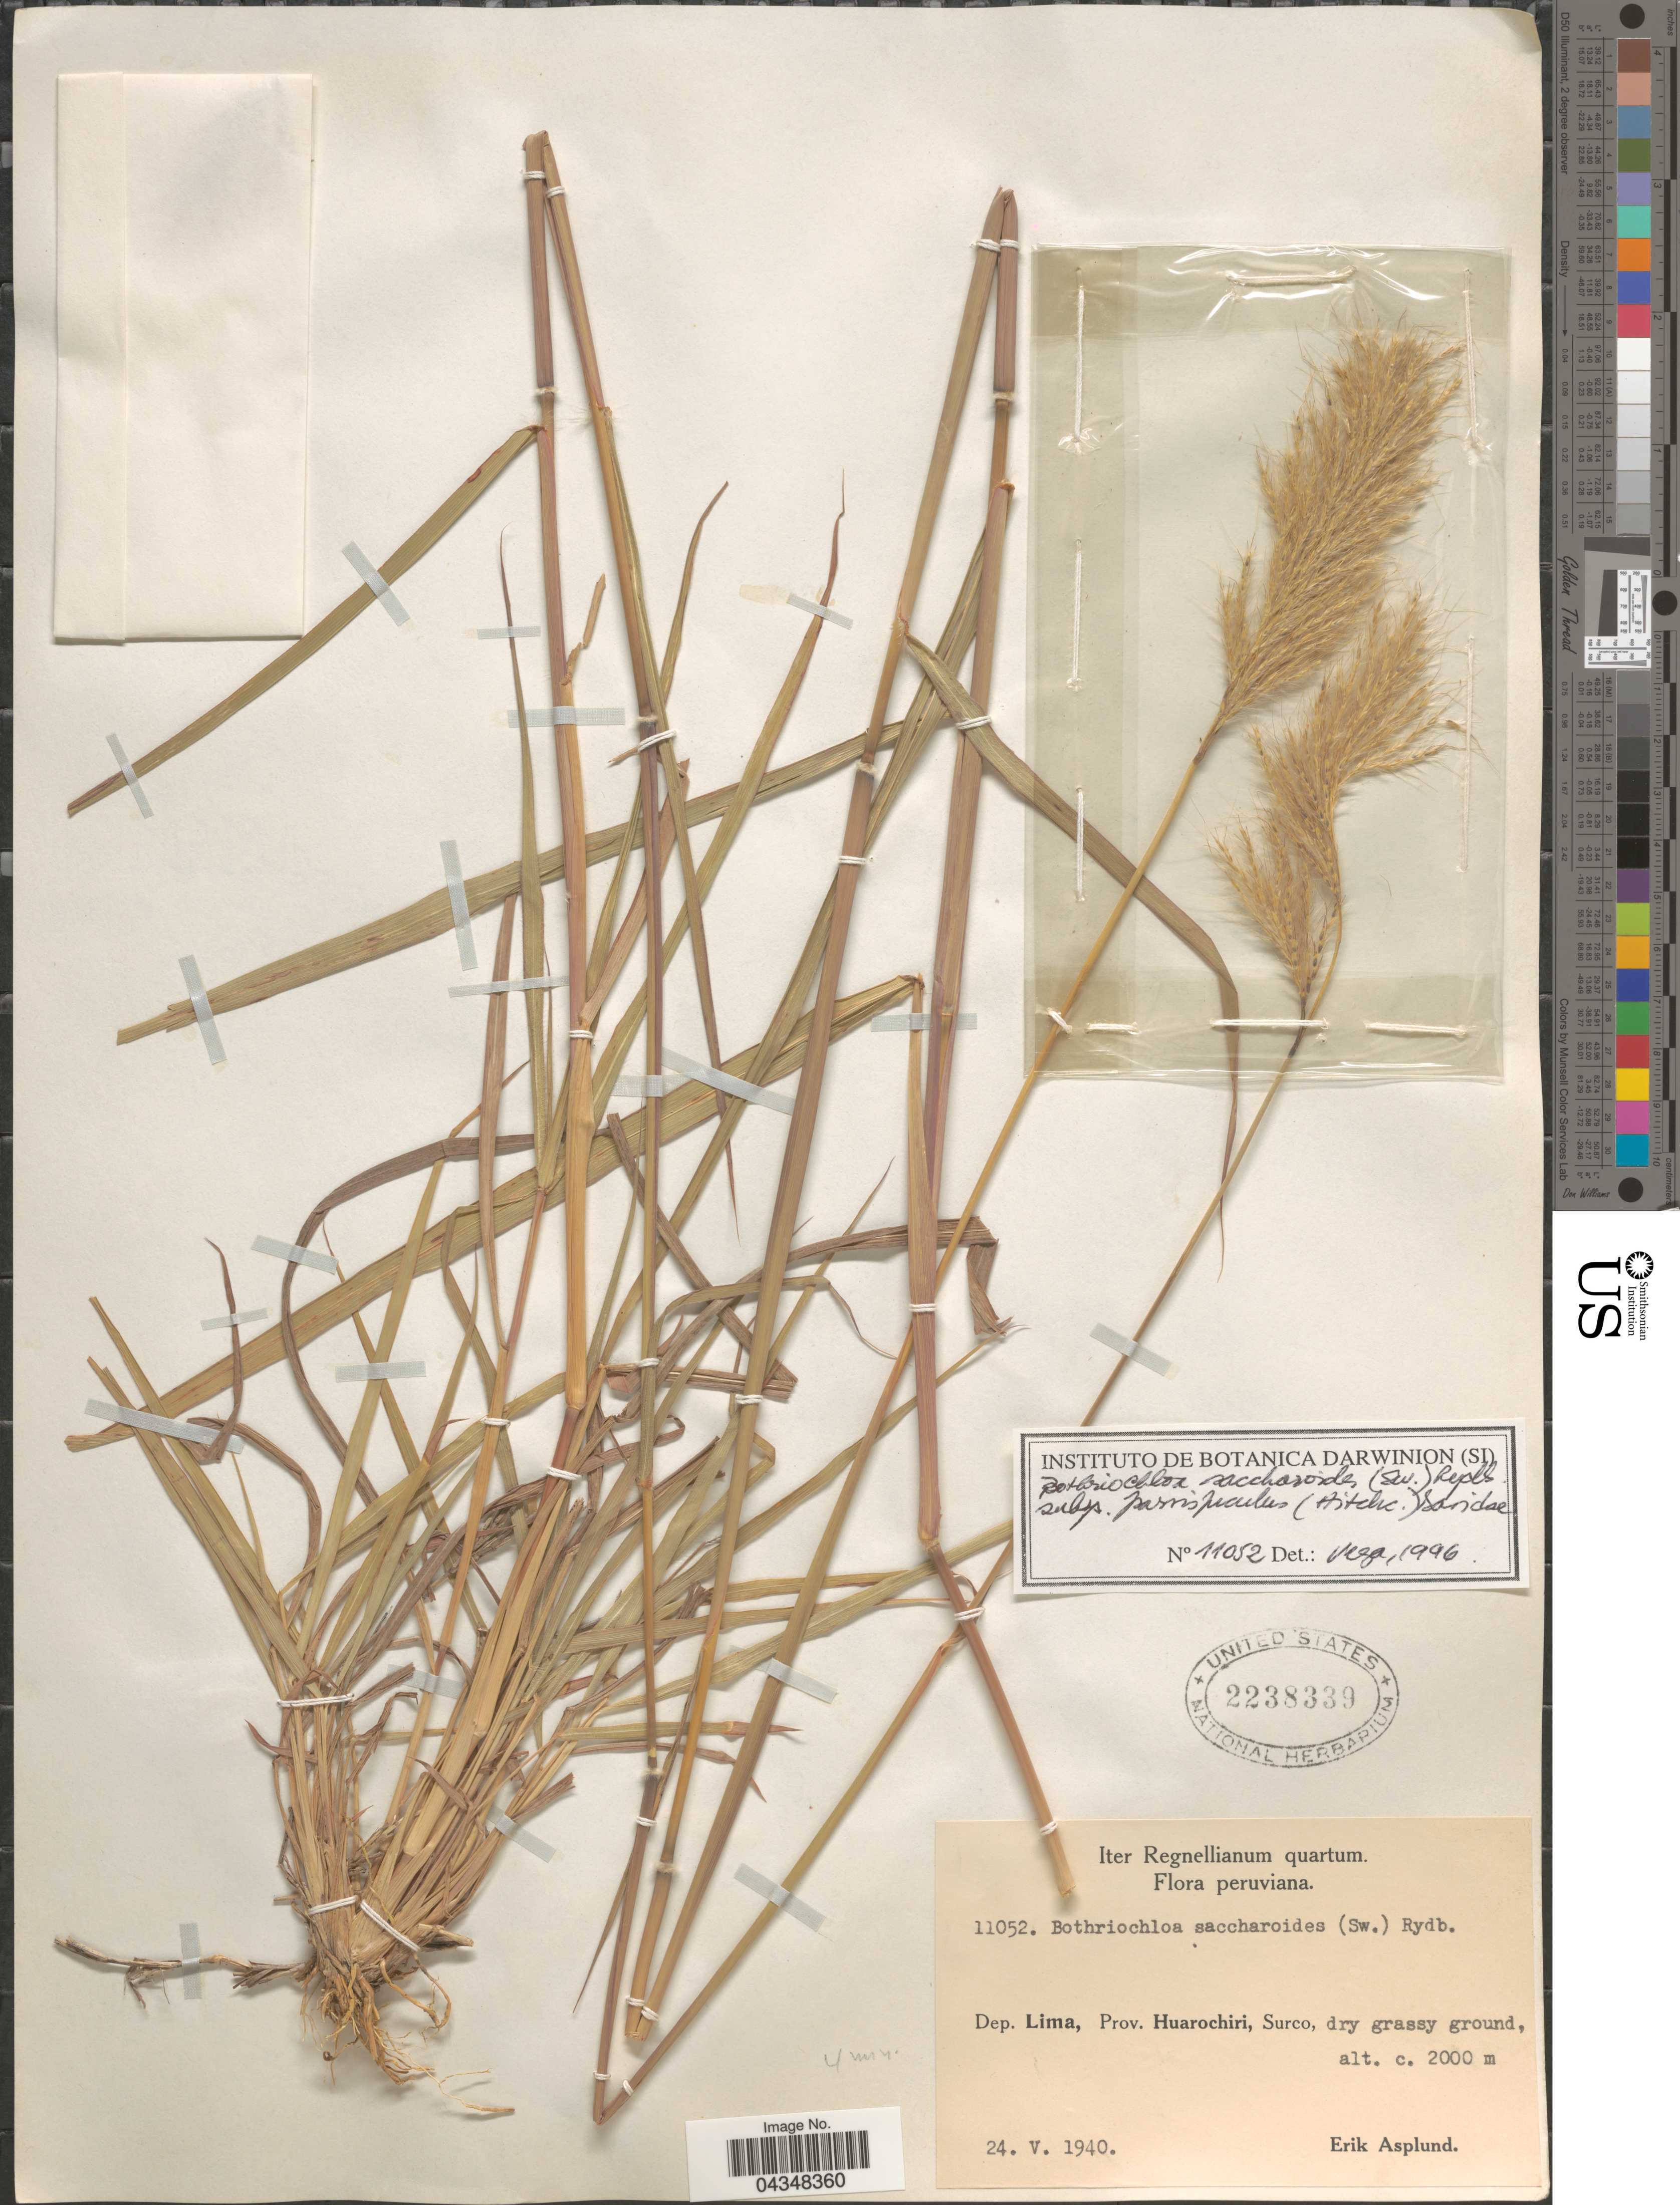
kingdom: Plantae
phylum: Tracheophyta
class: Liliopsida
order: Poales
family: Poaceae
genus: Bothriochloa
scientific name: Bothriochloa saccharoides var. parvispicula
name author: (Hitchc.) Tovar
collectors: E. Asplund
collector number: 11052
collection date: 1940-05-24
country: Peru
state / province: Lima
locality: Iter Regnellianum quartum. Dep. Lima, Prov. Huarochiri, Surco.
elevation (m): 2000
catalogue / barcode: US 2238339